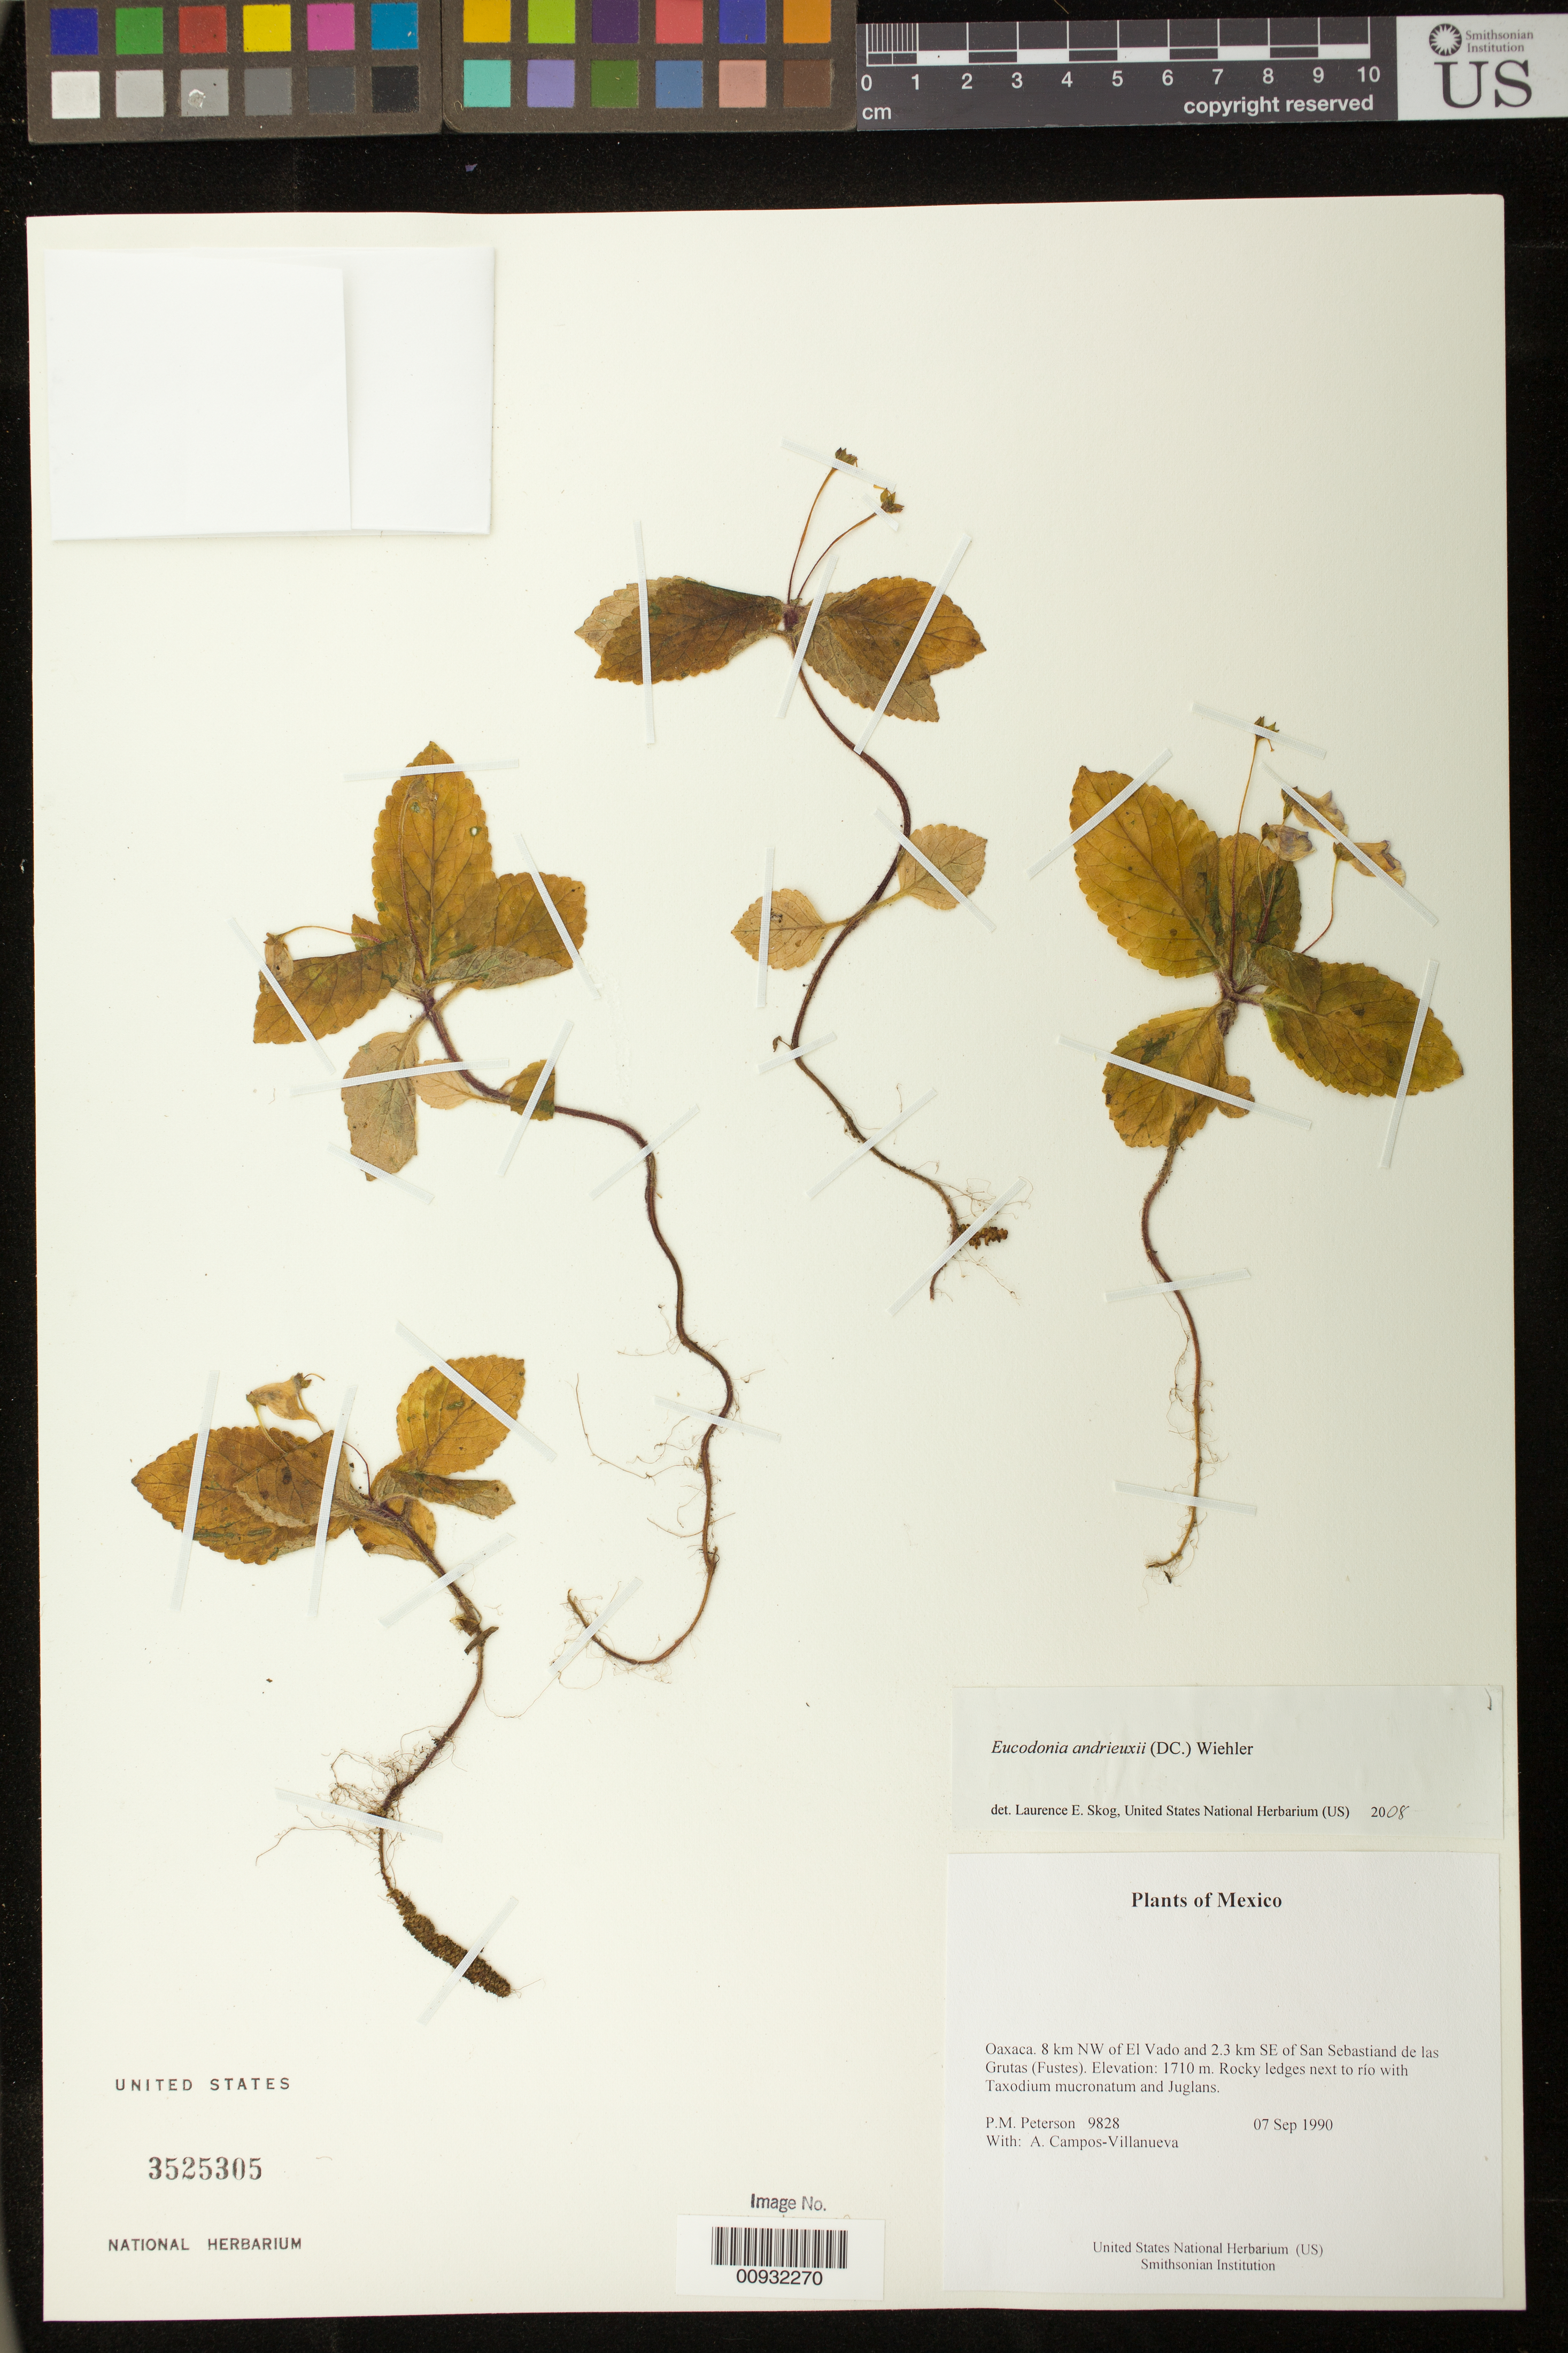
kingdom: Plantae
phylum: Tracheophyta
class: Magnoliopsida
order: Lamiales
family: Gesneriaceae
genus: Eucodonia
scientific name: Eucodonia andrieuxii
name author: (DC.) Wiehler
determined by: Skog, Laurence E.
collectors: P. M. Peterson & A. Campos-Villanueva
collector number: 09828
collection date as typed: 07 Sep 1990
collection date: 1990-09-07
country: Mexico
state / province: Oaxaca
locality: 8 km NW of El Vado and 2.3 km SE of San Sebastiand de las Grutas (Fustes).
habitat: Rocky ledges next to río with Taxodium mucronatum and Juglans.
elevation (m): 1710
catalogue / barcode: US 3525305